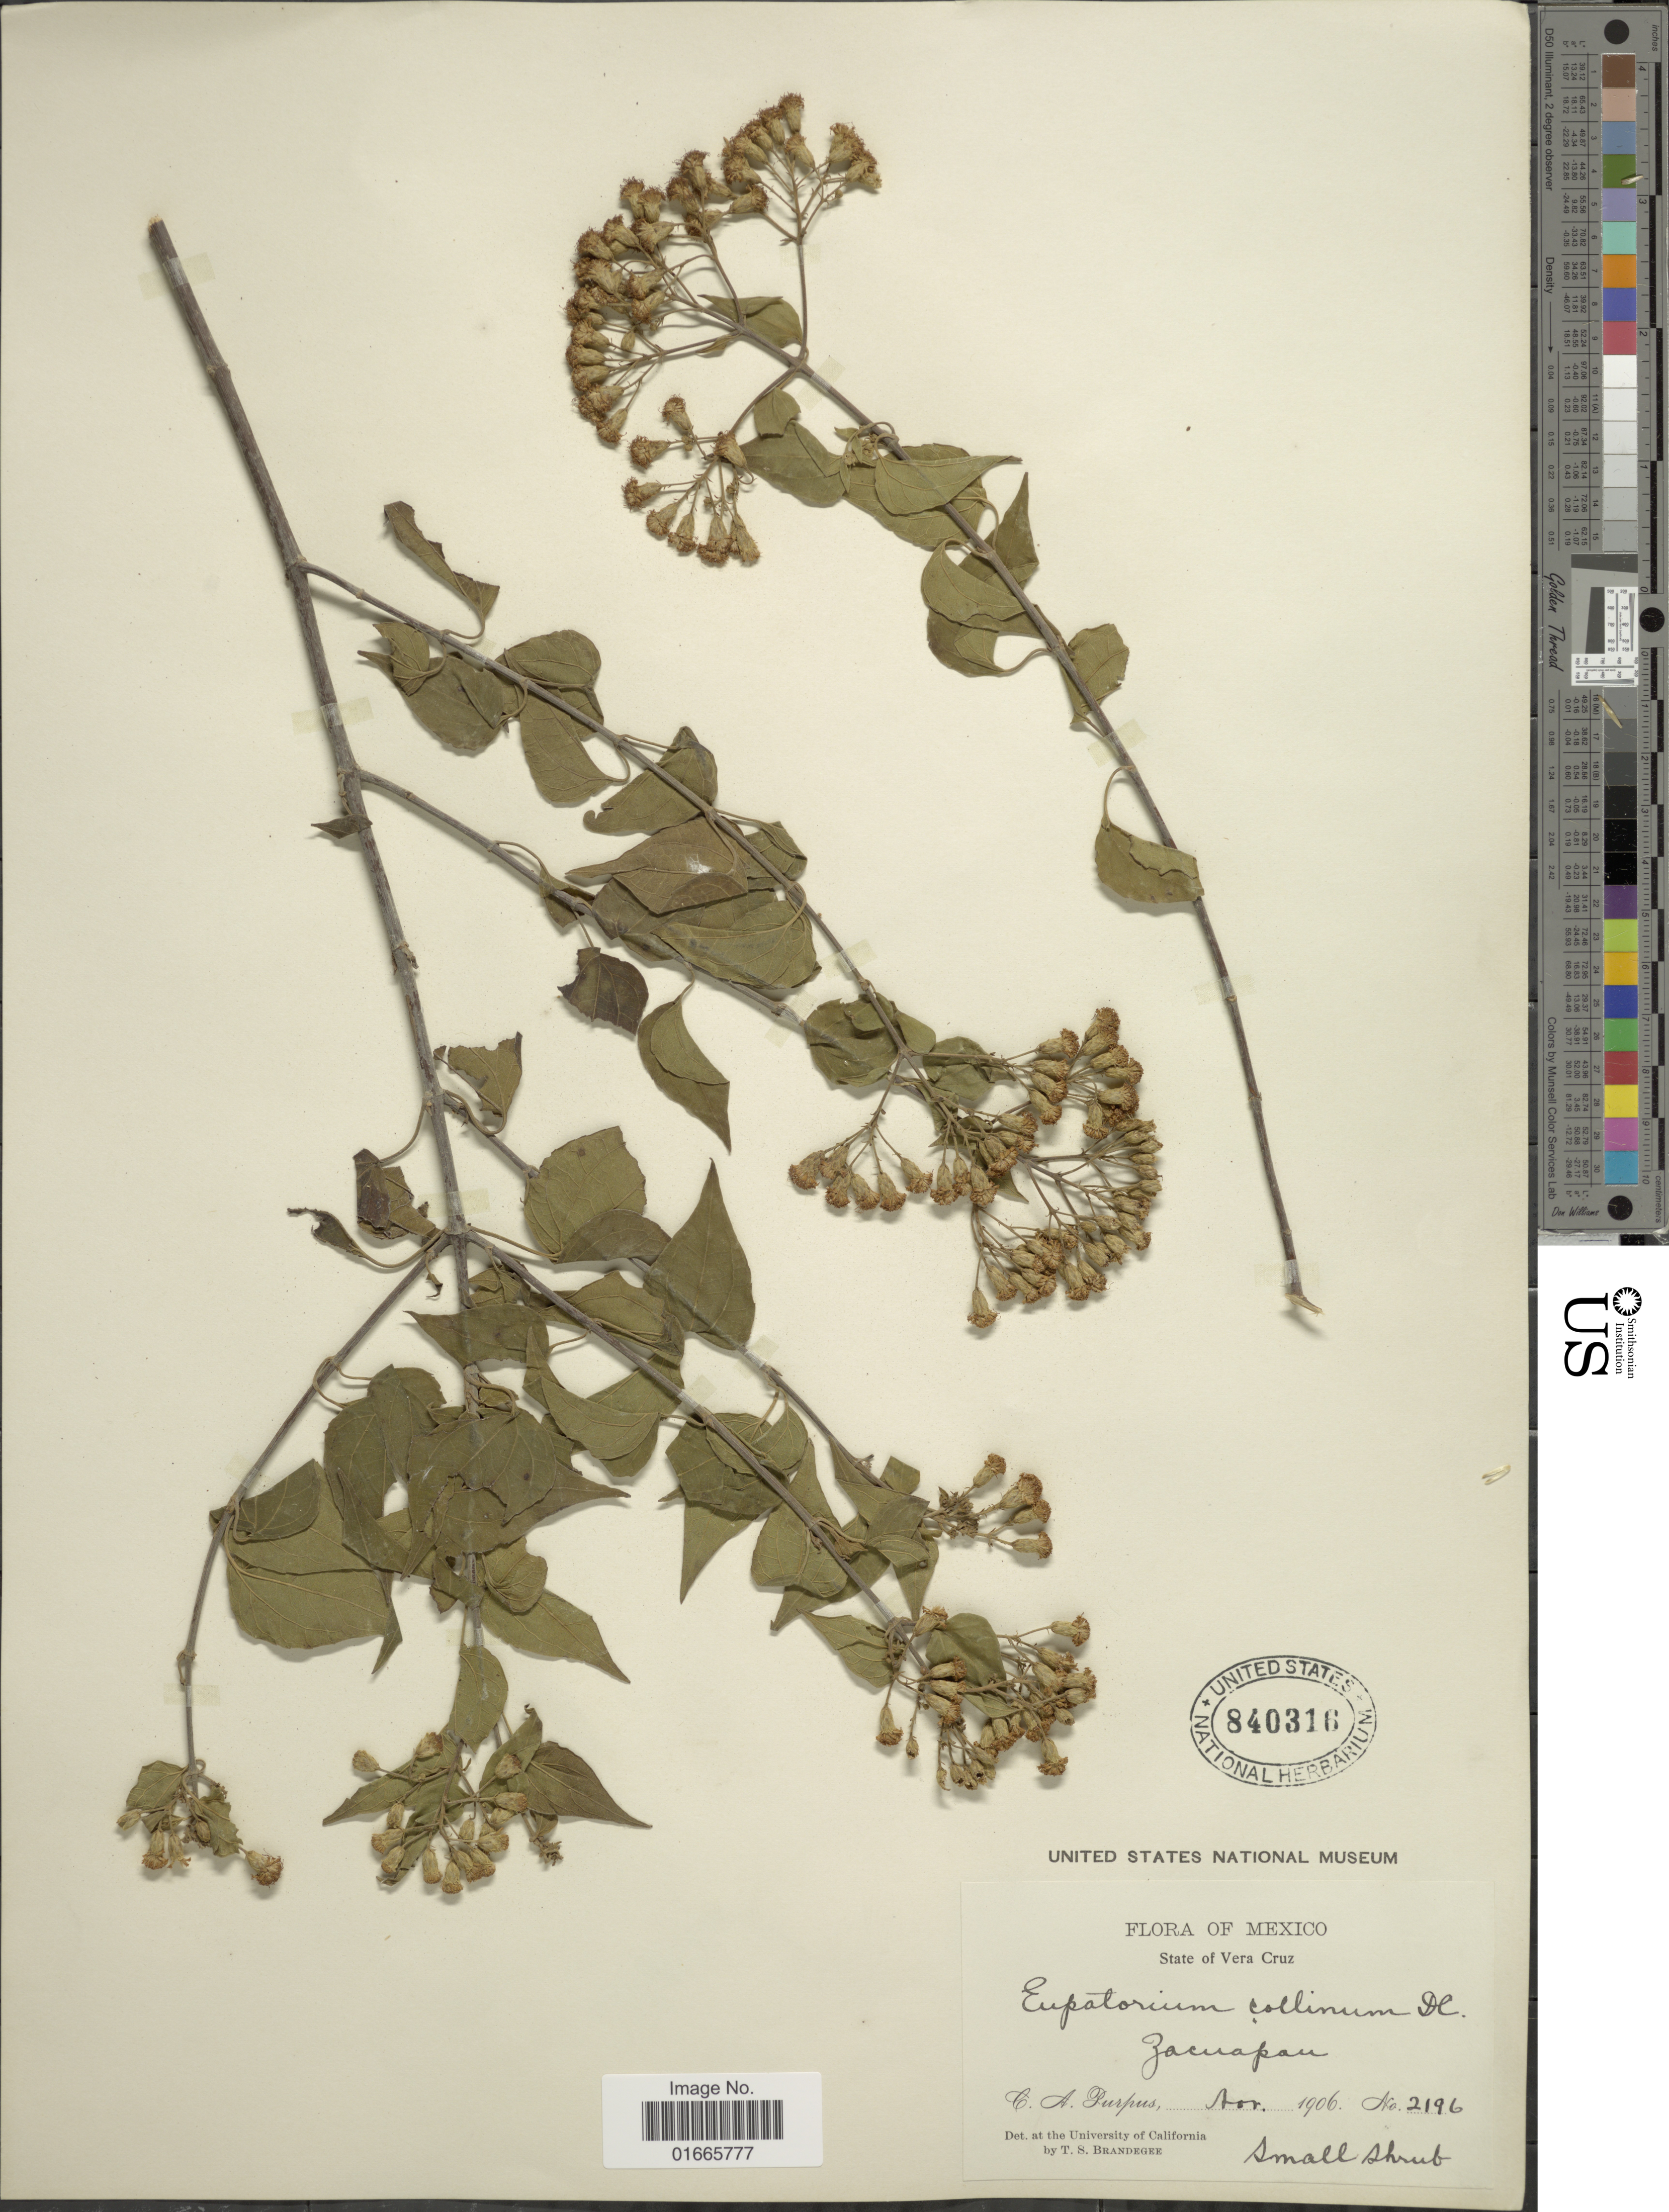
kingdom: Plantae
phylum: Tracheophyta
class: Magnoliopsida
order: Asterales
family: Asteraceae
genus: Chromolaena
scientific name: Chromolaena collina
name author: (DC.) R.M. King & H. Rob.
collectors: C. A. Purpus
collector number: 2196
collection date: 1906-11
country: Mexico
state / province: Veracruz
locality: Zuacapan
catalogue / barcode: US 840316